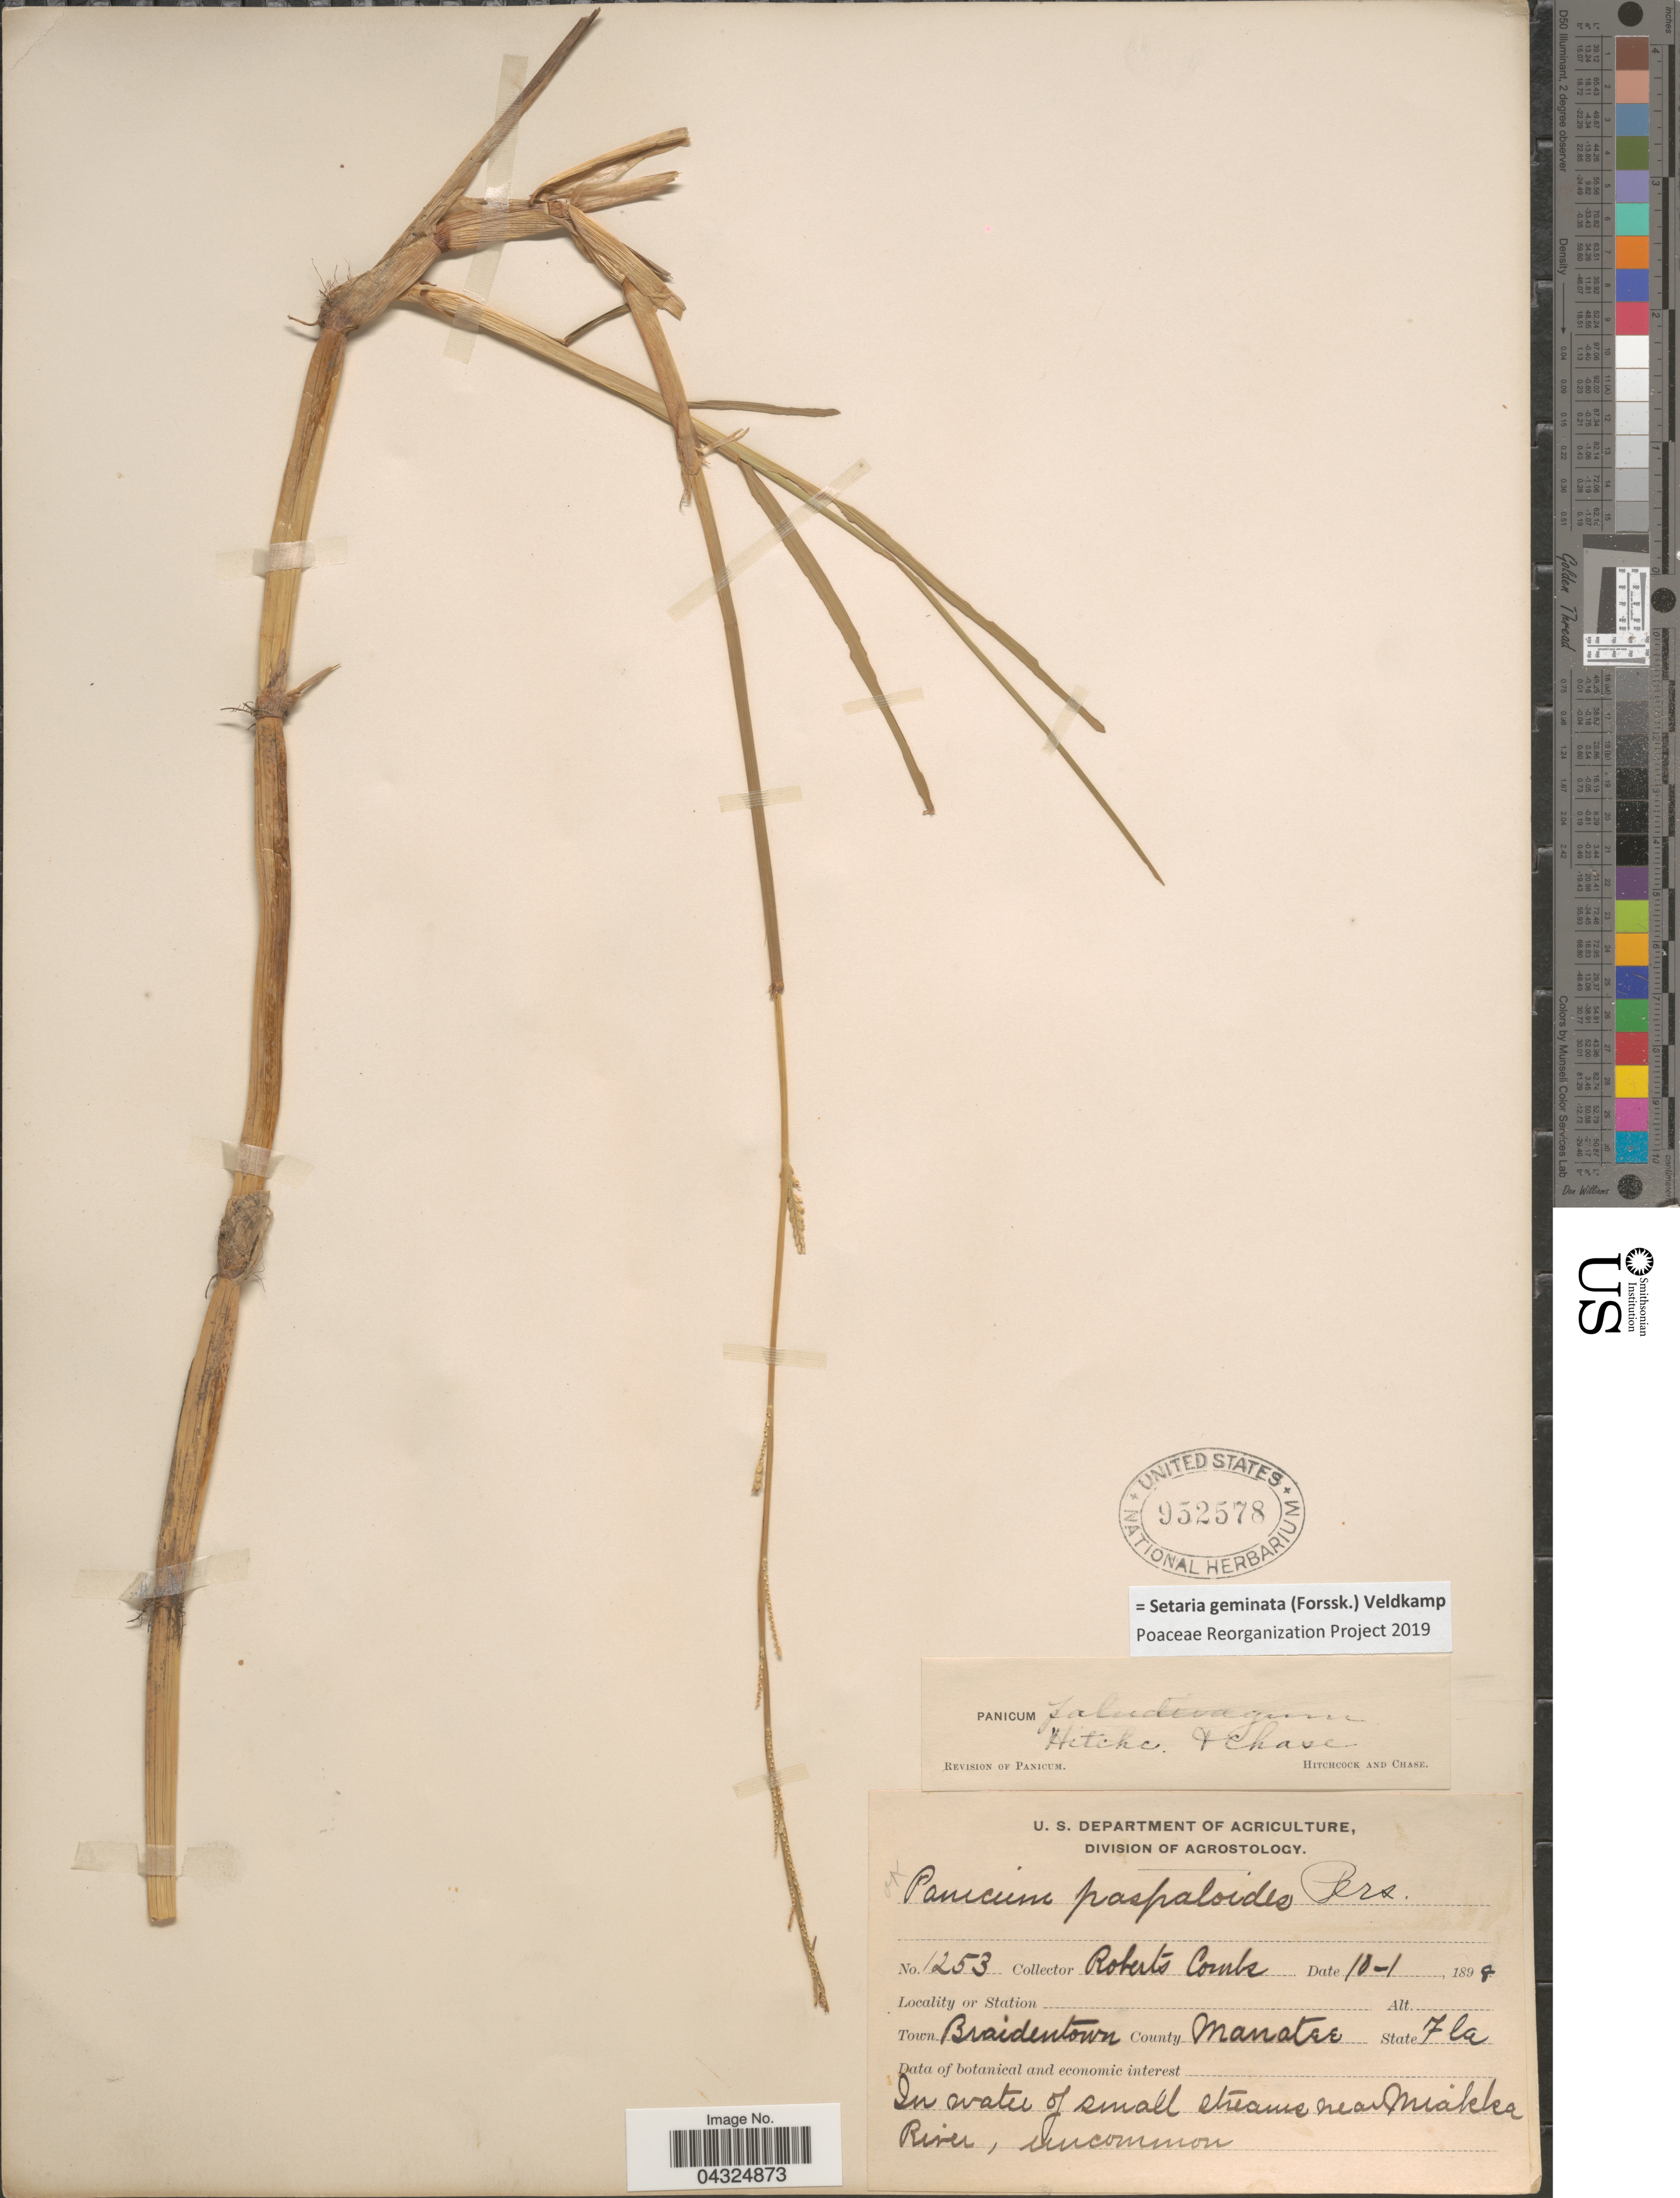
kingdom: Plantae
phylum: Tracheophyta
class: Liliopsida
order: Poales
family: Poaceae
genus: Setaria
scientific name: Setaria geminata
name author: (Forssk.) Veldkamp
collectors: R. Combs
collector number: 1253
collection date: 1898-10-01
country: United States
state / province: Florida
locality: Town Braidentown. County Manatee. In water of small streams near Miakka River.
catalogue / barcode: US 952578